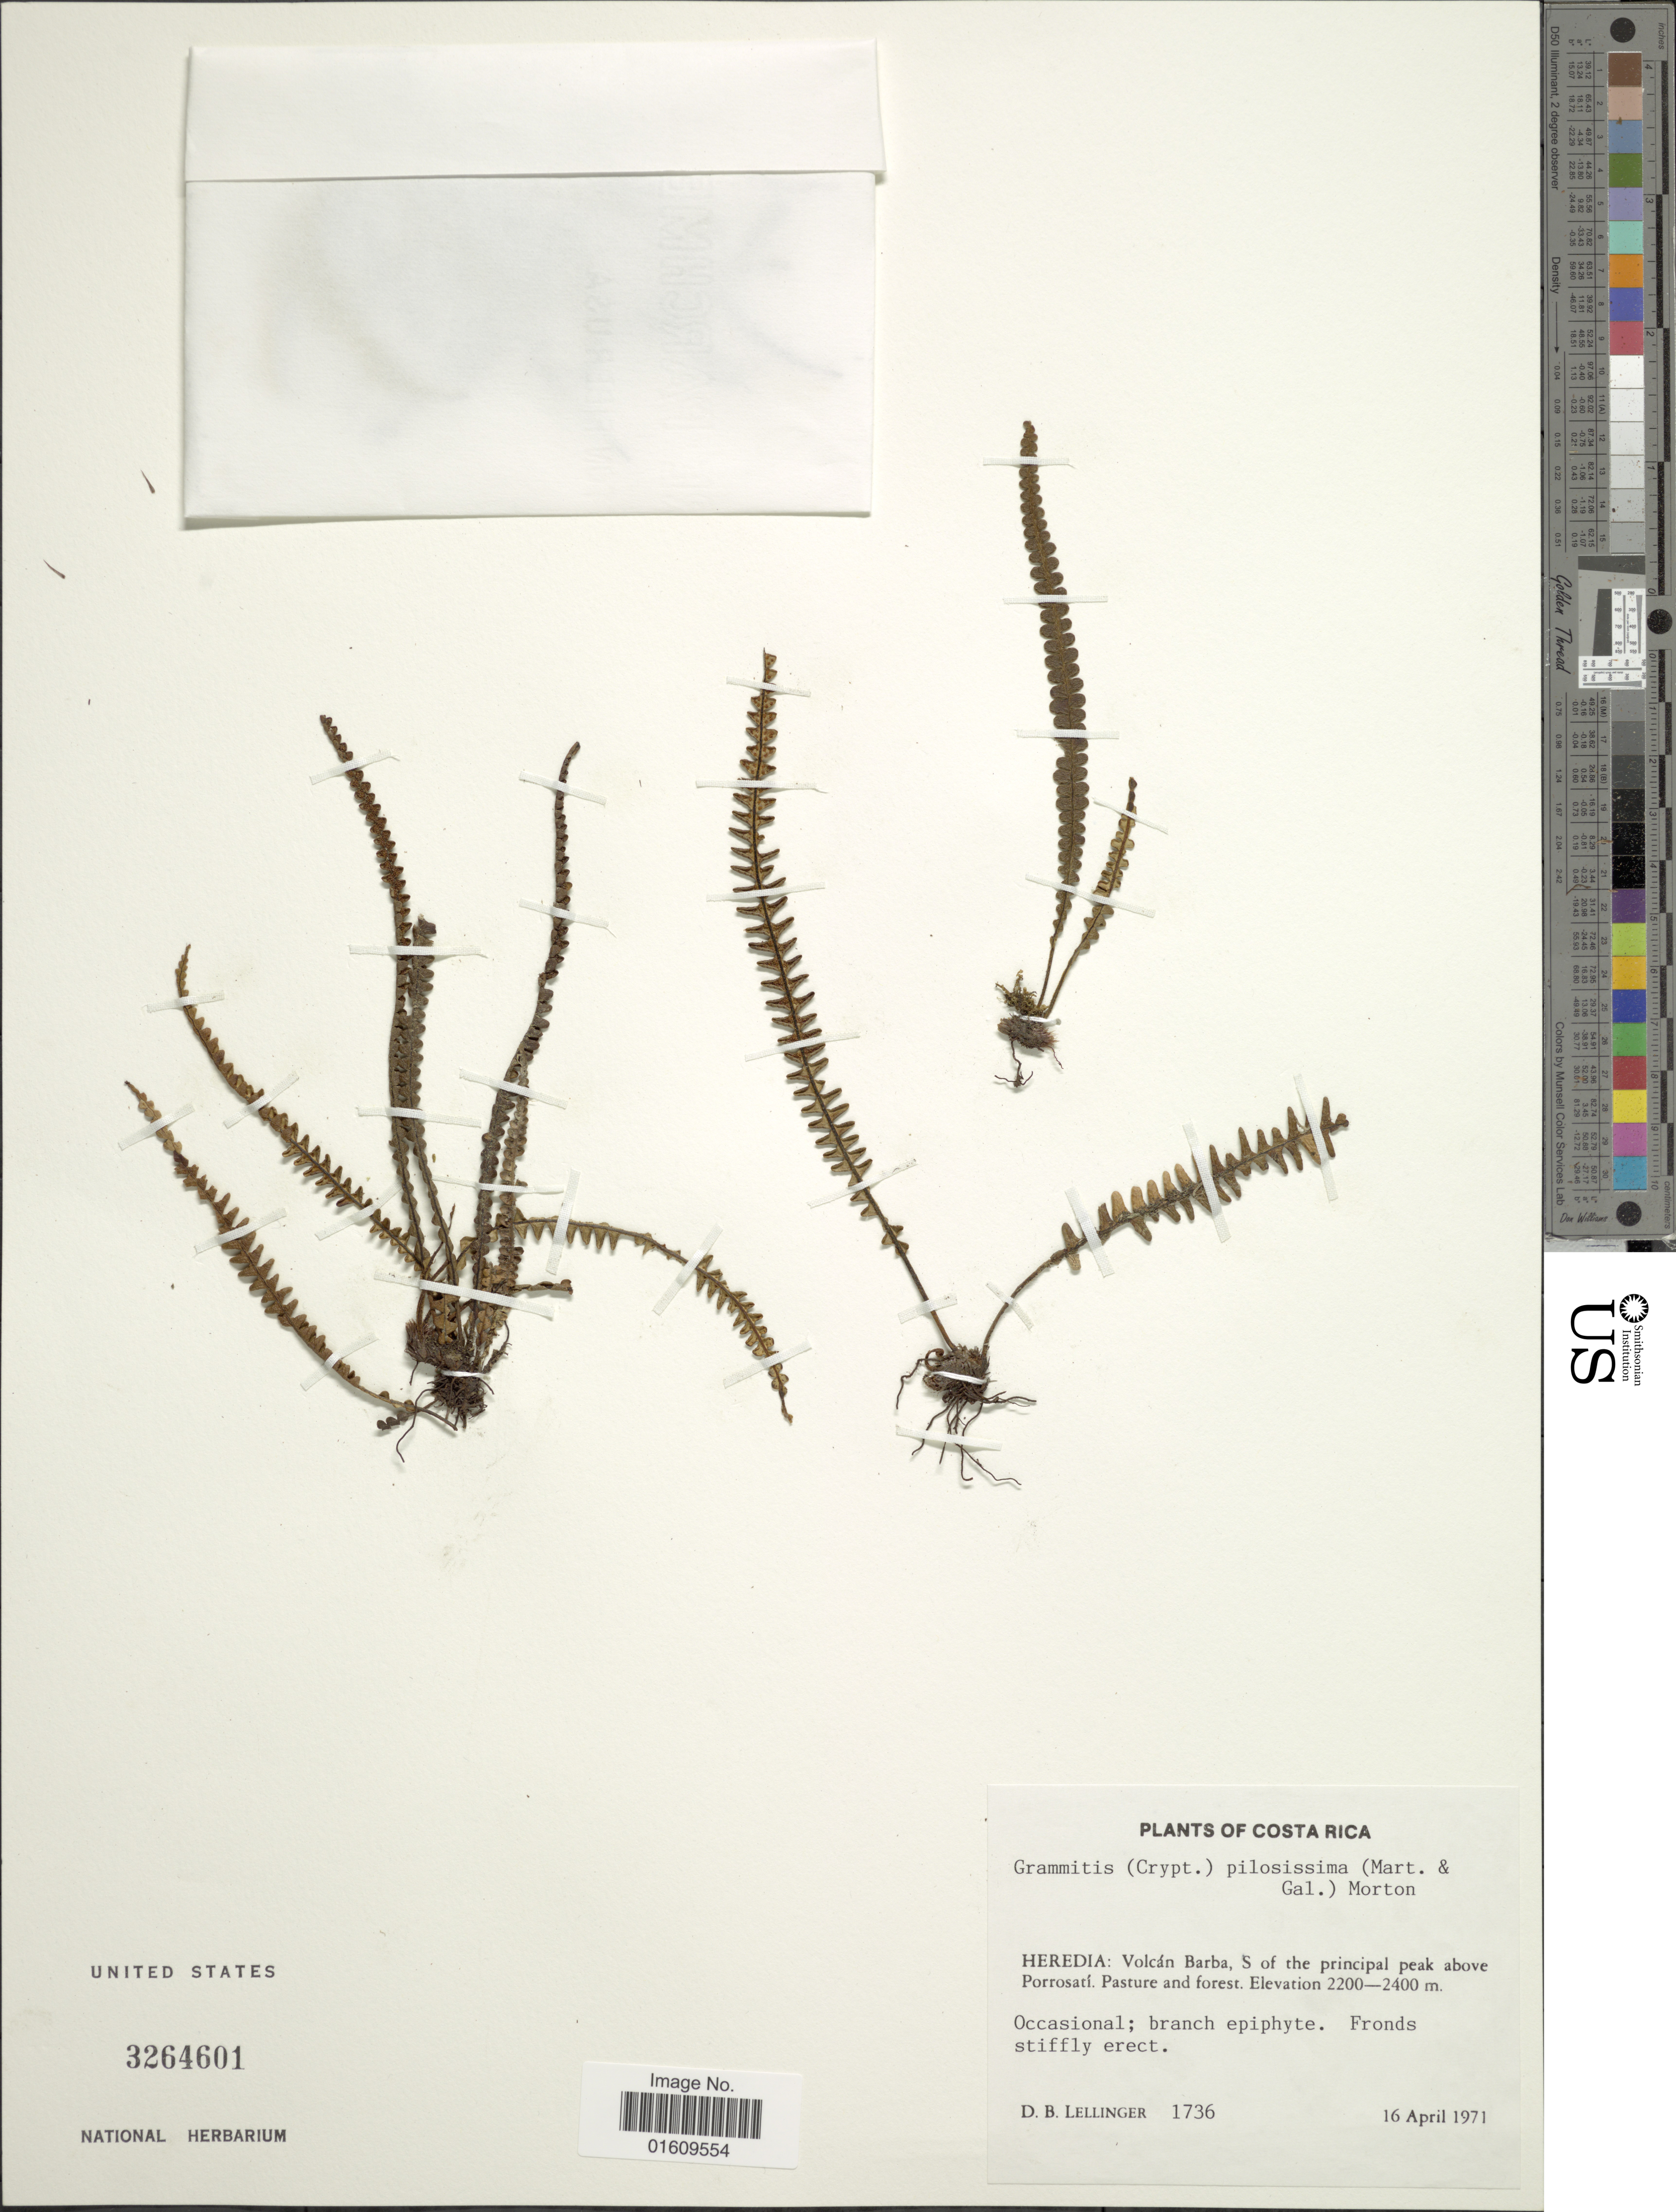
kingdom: Plantae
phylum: Tracheophyta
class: Polypodiopsida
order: Polypodiales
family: Polypodiaceae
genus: Melpomene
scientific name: Melpomene pilosissima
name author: (M. Martens & Galeotti) A.R. Sm. & R.C. Moran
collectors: D. B. Lellinger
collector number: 1736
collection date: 1971-04-16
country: Costa Rica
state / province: Heredia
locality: Volcan barba, S of the principal peak above Porrosati Pasture and forest.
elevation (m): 2200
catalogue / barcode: US 3264601